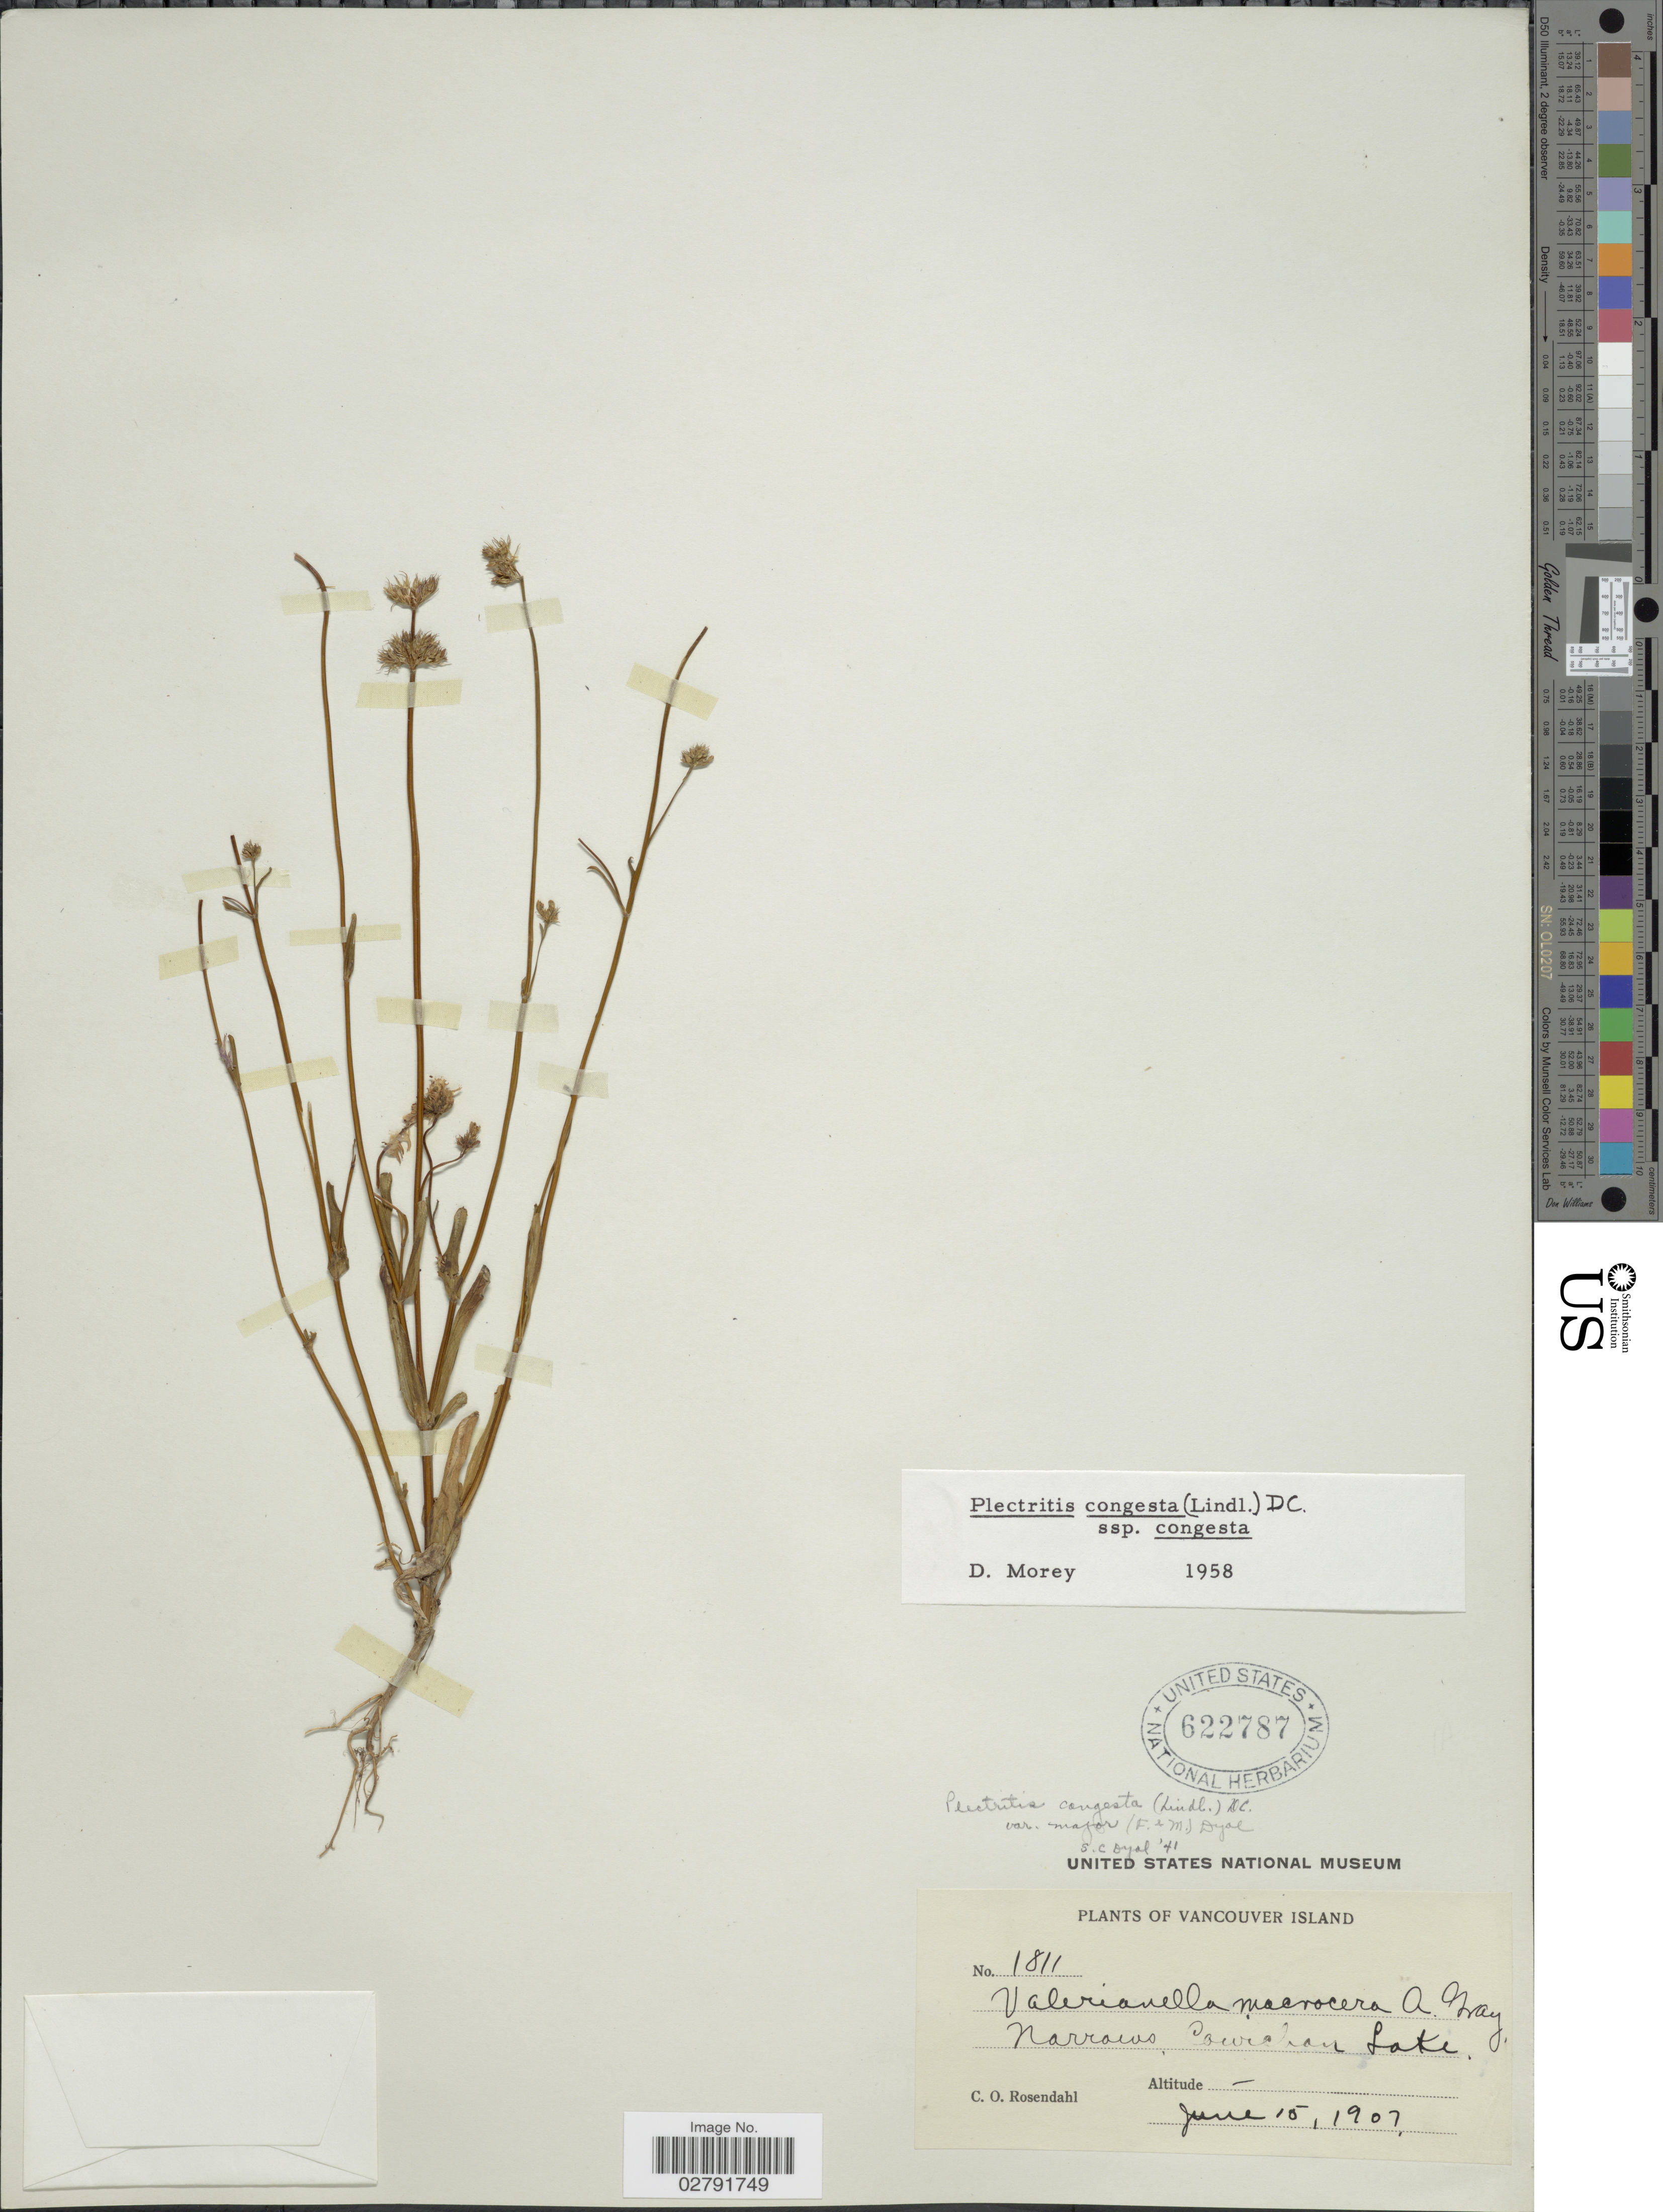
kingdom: Plantae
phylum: Tracheophyta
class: Magnoliopsida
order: Dipsacales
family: Caprifoliaceae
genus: Plectritis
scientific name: Plectritis congesta subsp. congesta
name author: (Lindl.) DC.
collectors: C. O. Rosendahl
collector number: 1811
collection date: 1907-06-15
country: Canada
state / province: British Columbia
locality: Vancouver Island. Narrows, Cowichan Lake.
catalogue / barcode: US 622787